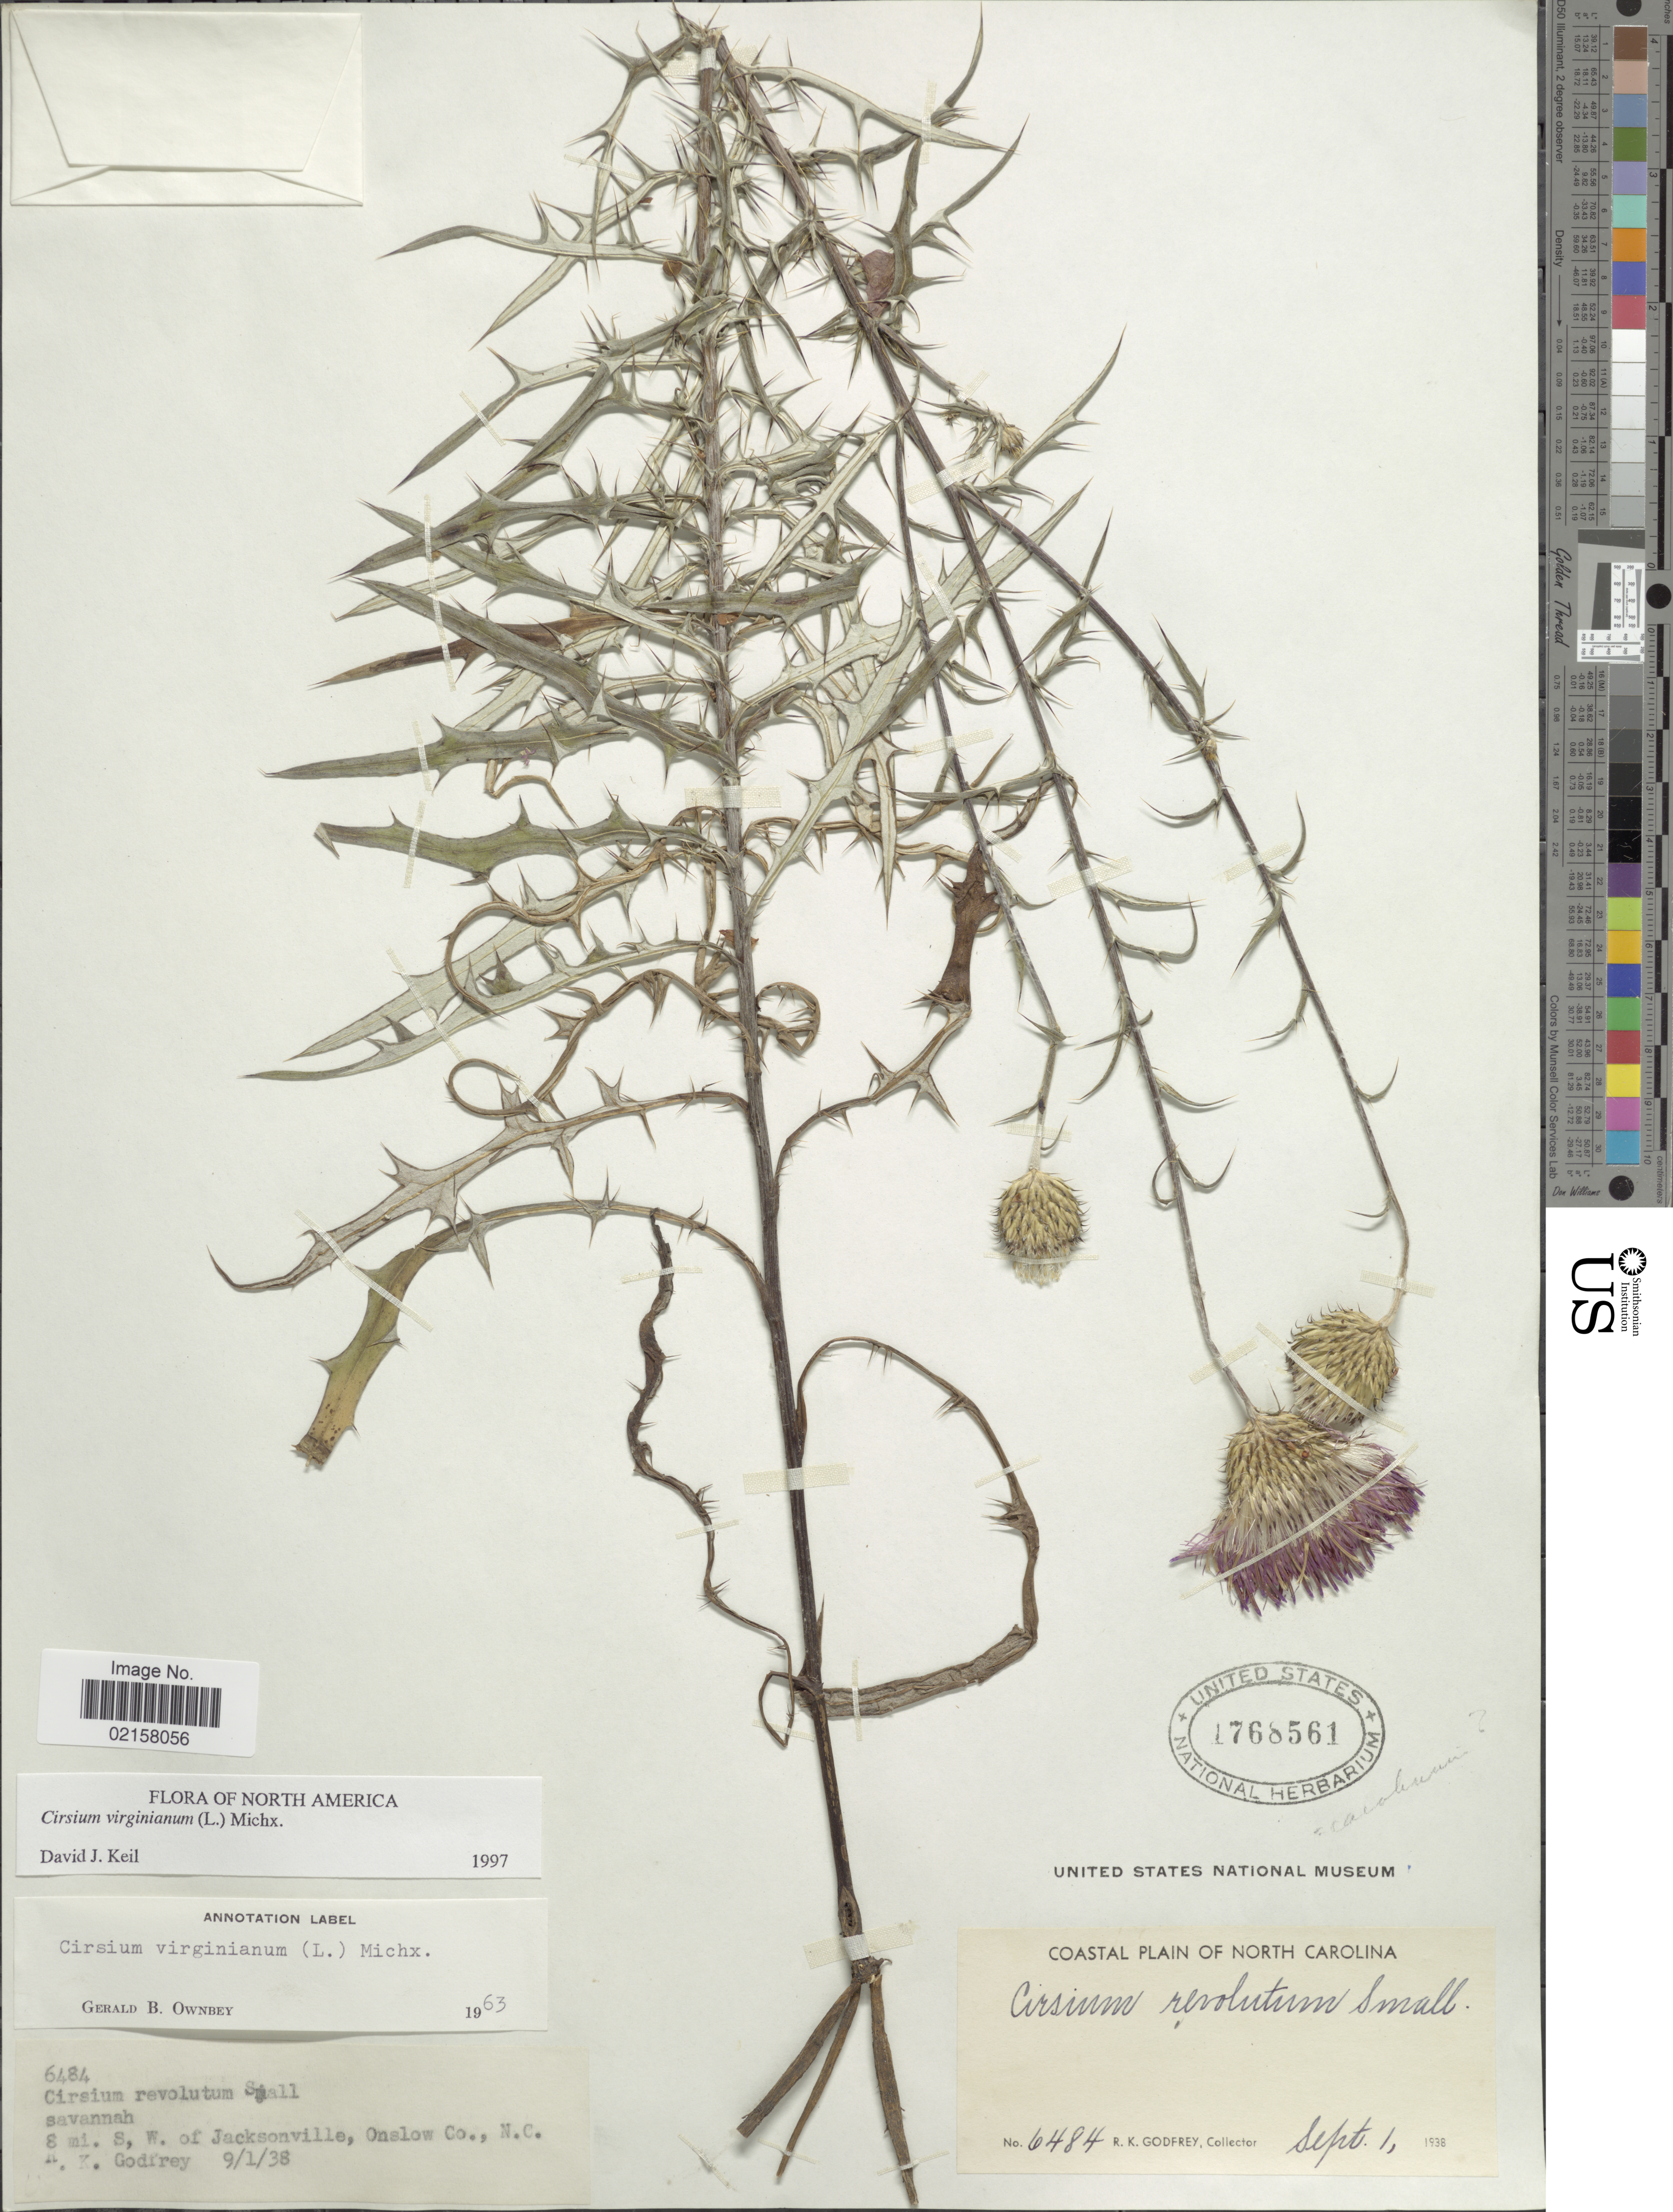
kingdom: Plantae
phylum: Tracheophyta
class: Magnoliopsida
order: Asterales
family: Asteraceae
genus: Cirsium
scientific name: Cirsium virginianum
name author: (L.) Michx.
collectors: R. K. Godfrey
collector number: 6484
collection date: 1938-09-01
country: United States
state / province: North Carolina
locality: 8 mi. S, W. of Jacksonville, Onslow Co.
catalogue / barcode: US 1768561